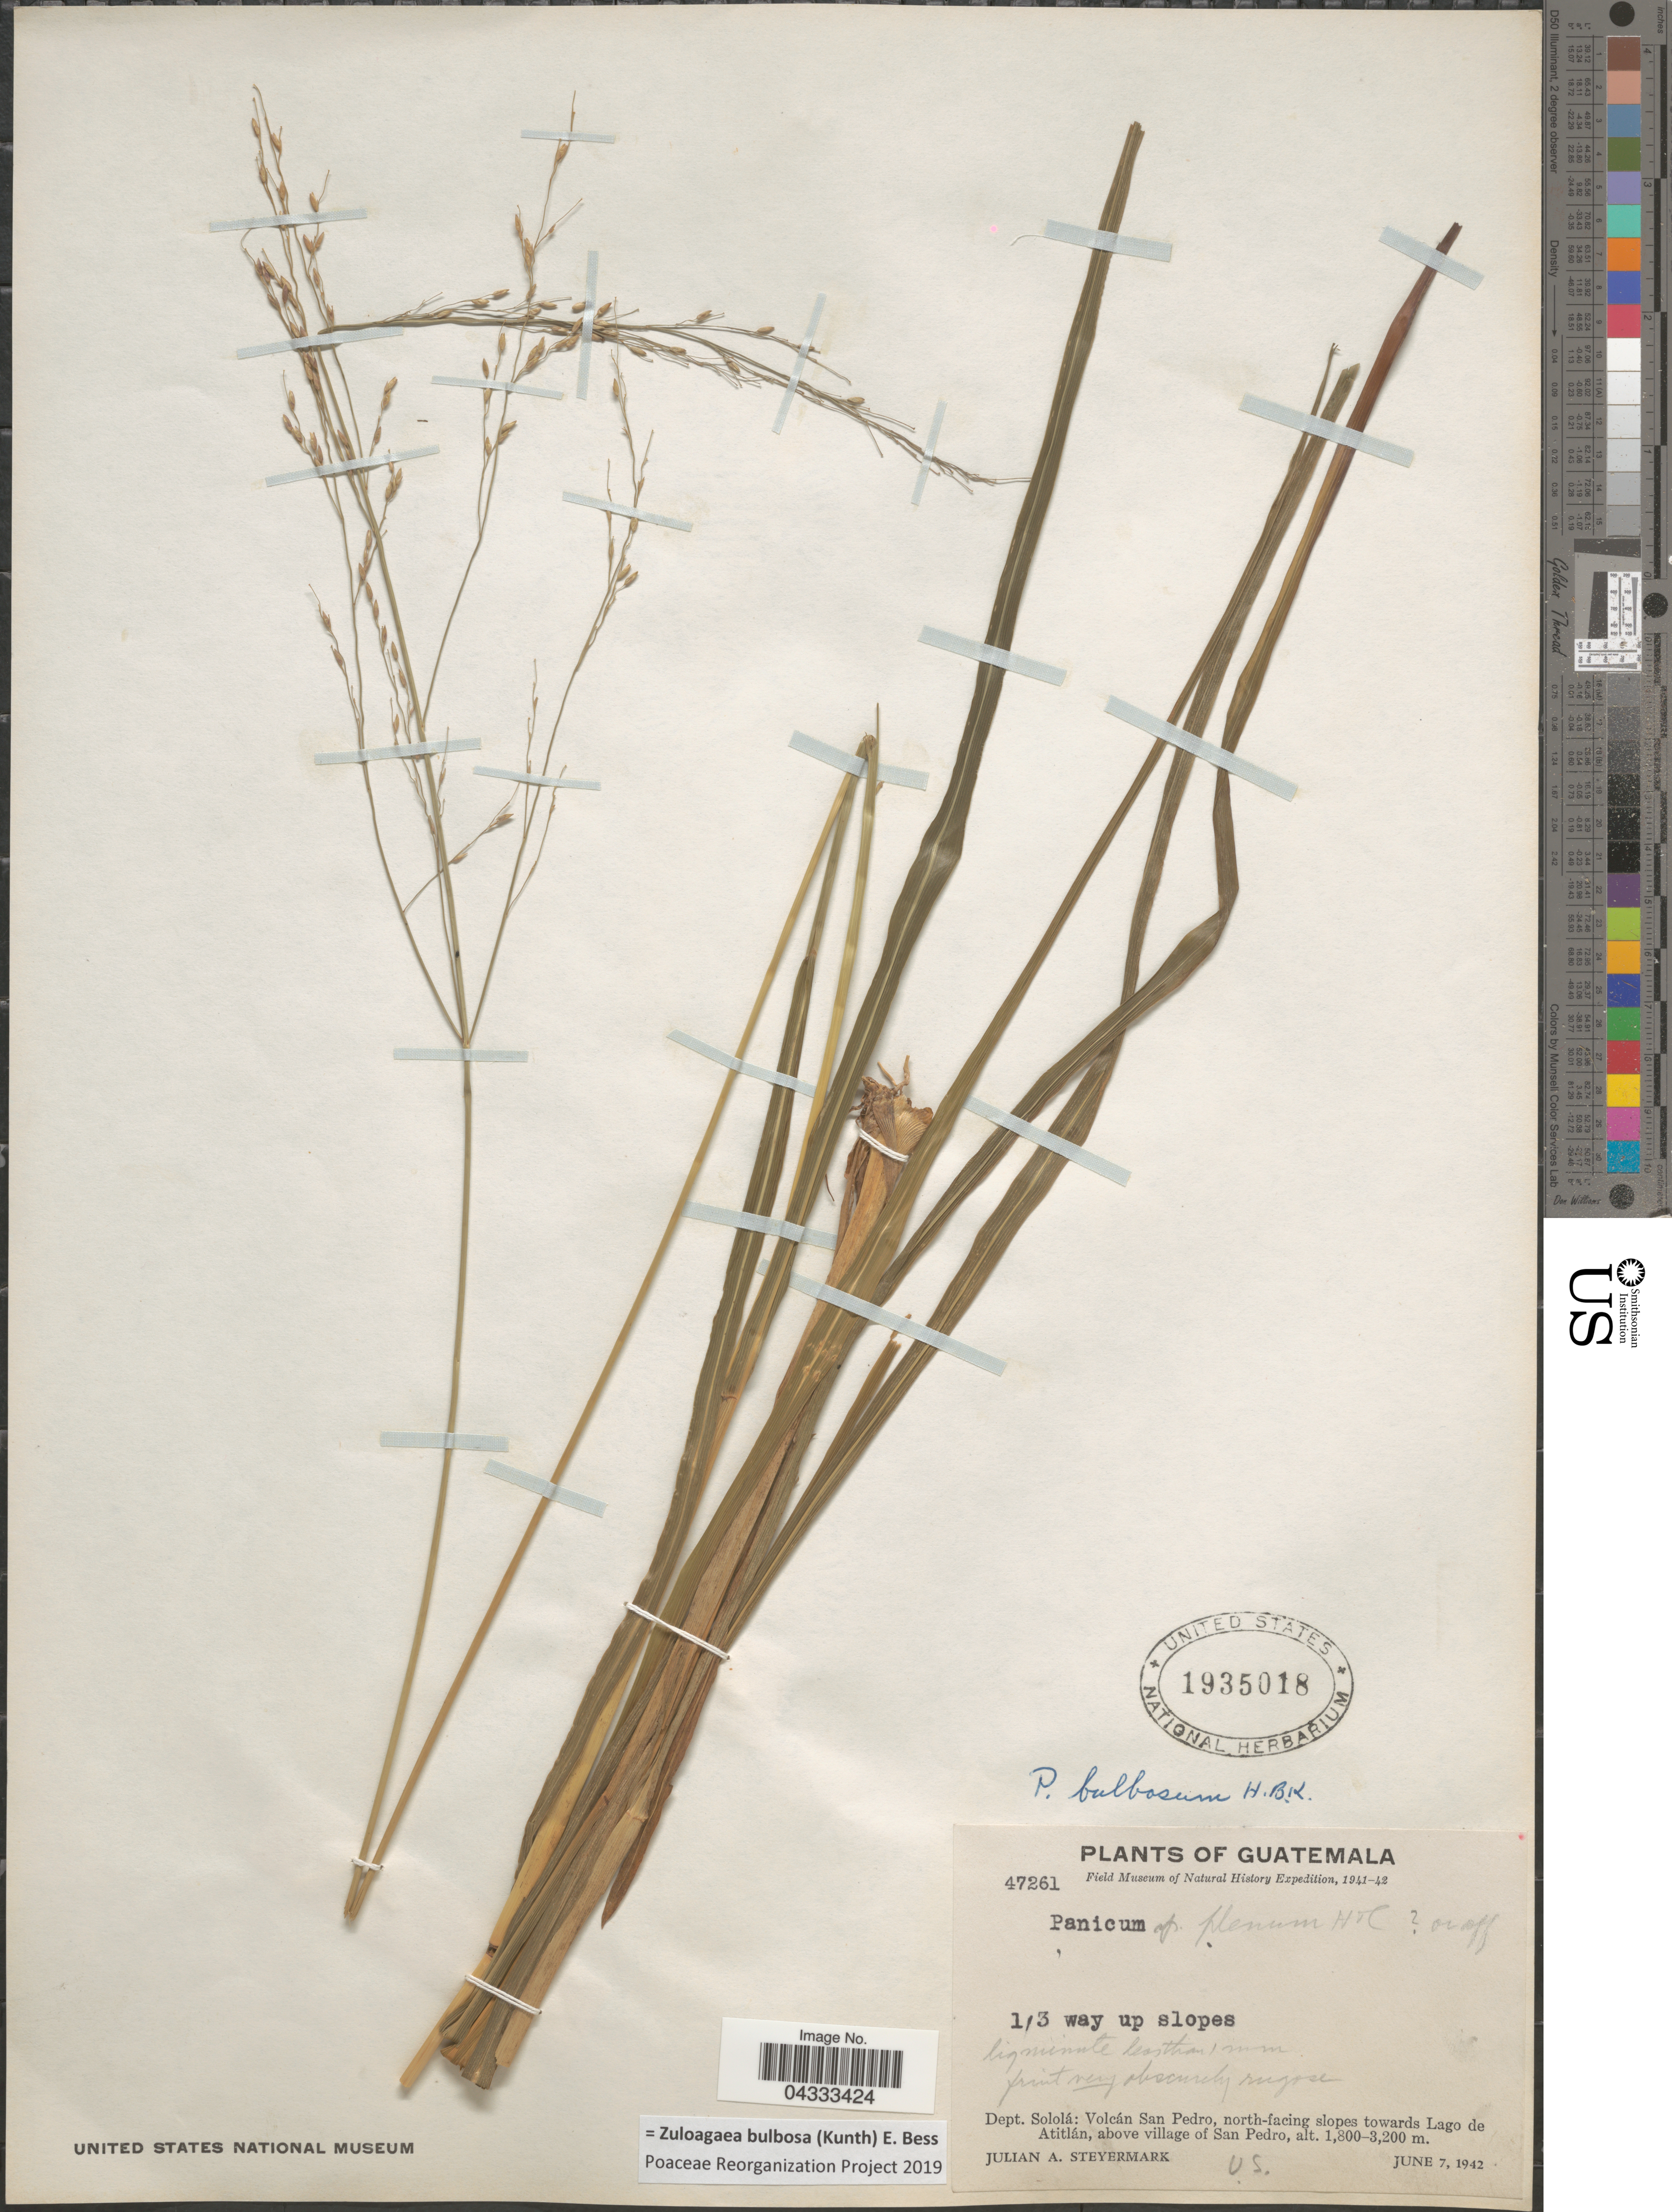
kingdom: Plantae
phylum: Tracheophyta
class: Liliopsida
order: Poales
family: Poaceae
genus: Zuloagaea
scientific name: Zuloagaea bulbosa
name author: (Kunth) E. Bess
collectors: J. Steyermark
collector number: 47261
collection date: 1942-06-07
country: Guatemala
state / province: Solola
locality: Field Museum of Natural History Expedition, 1941-42. 1/3 way up slopes. Dept. Sololá: Volcán San Pedro, north-facing slopes towards Lago de Atitlán, above village of San Pedro.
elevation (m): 1800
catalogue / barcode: US 1935018